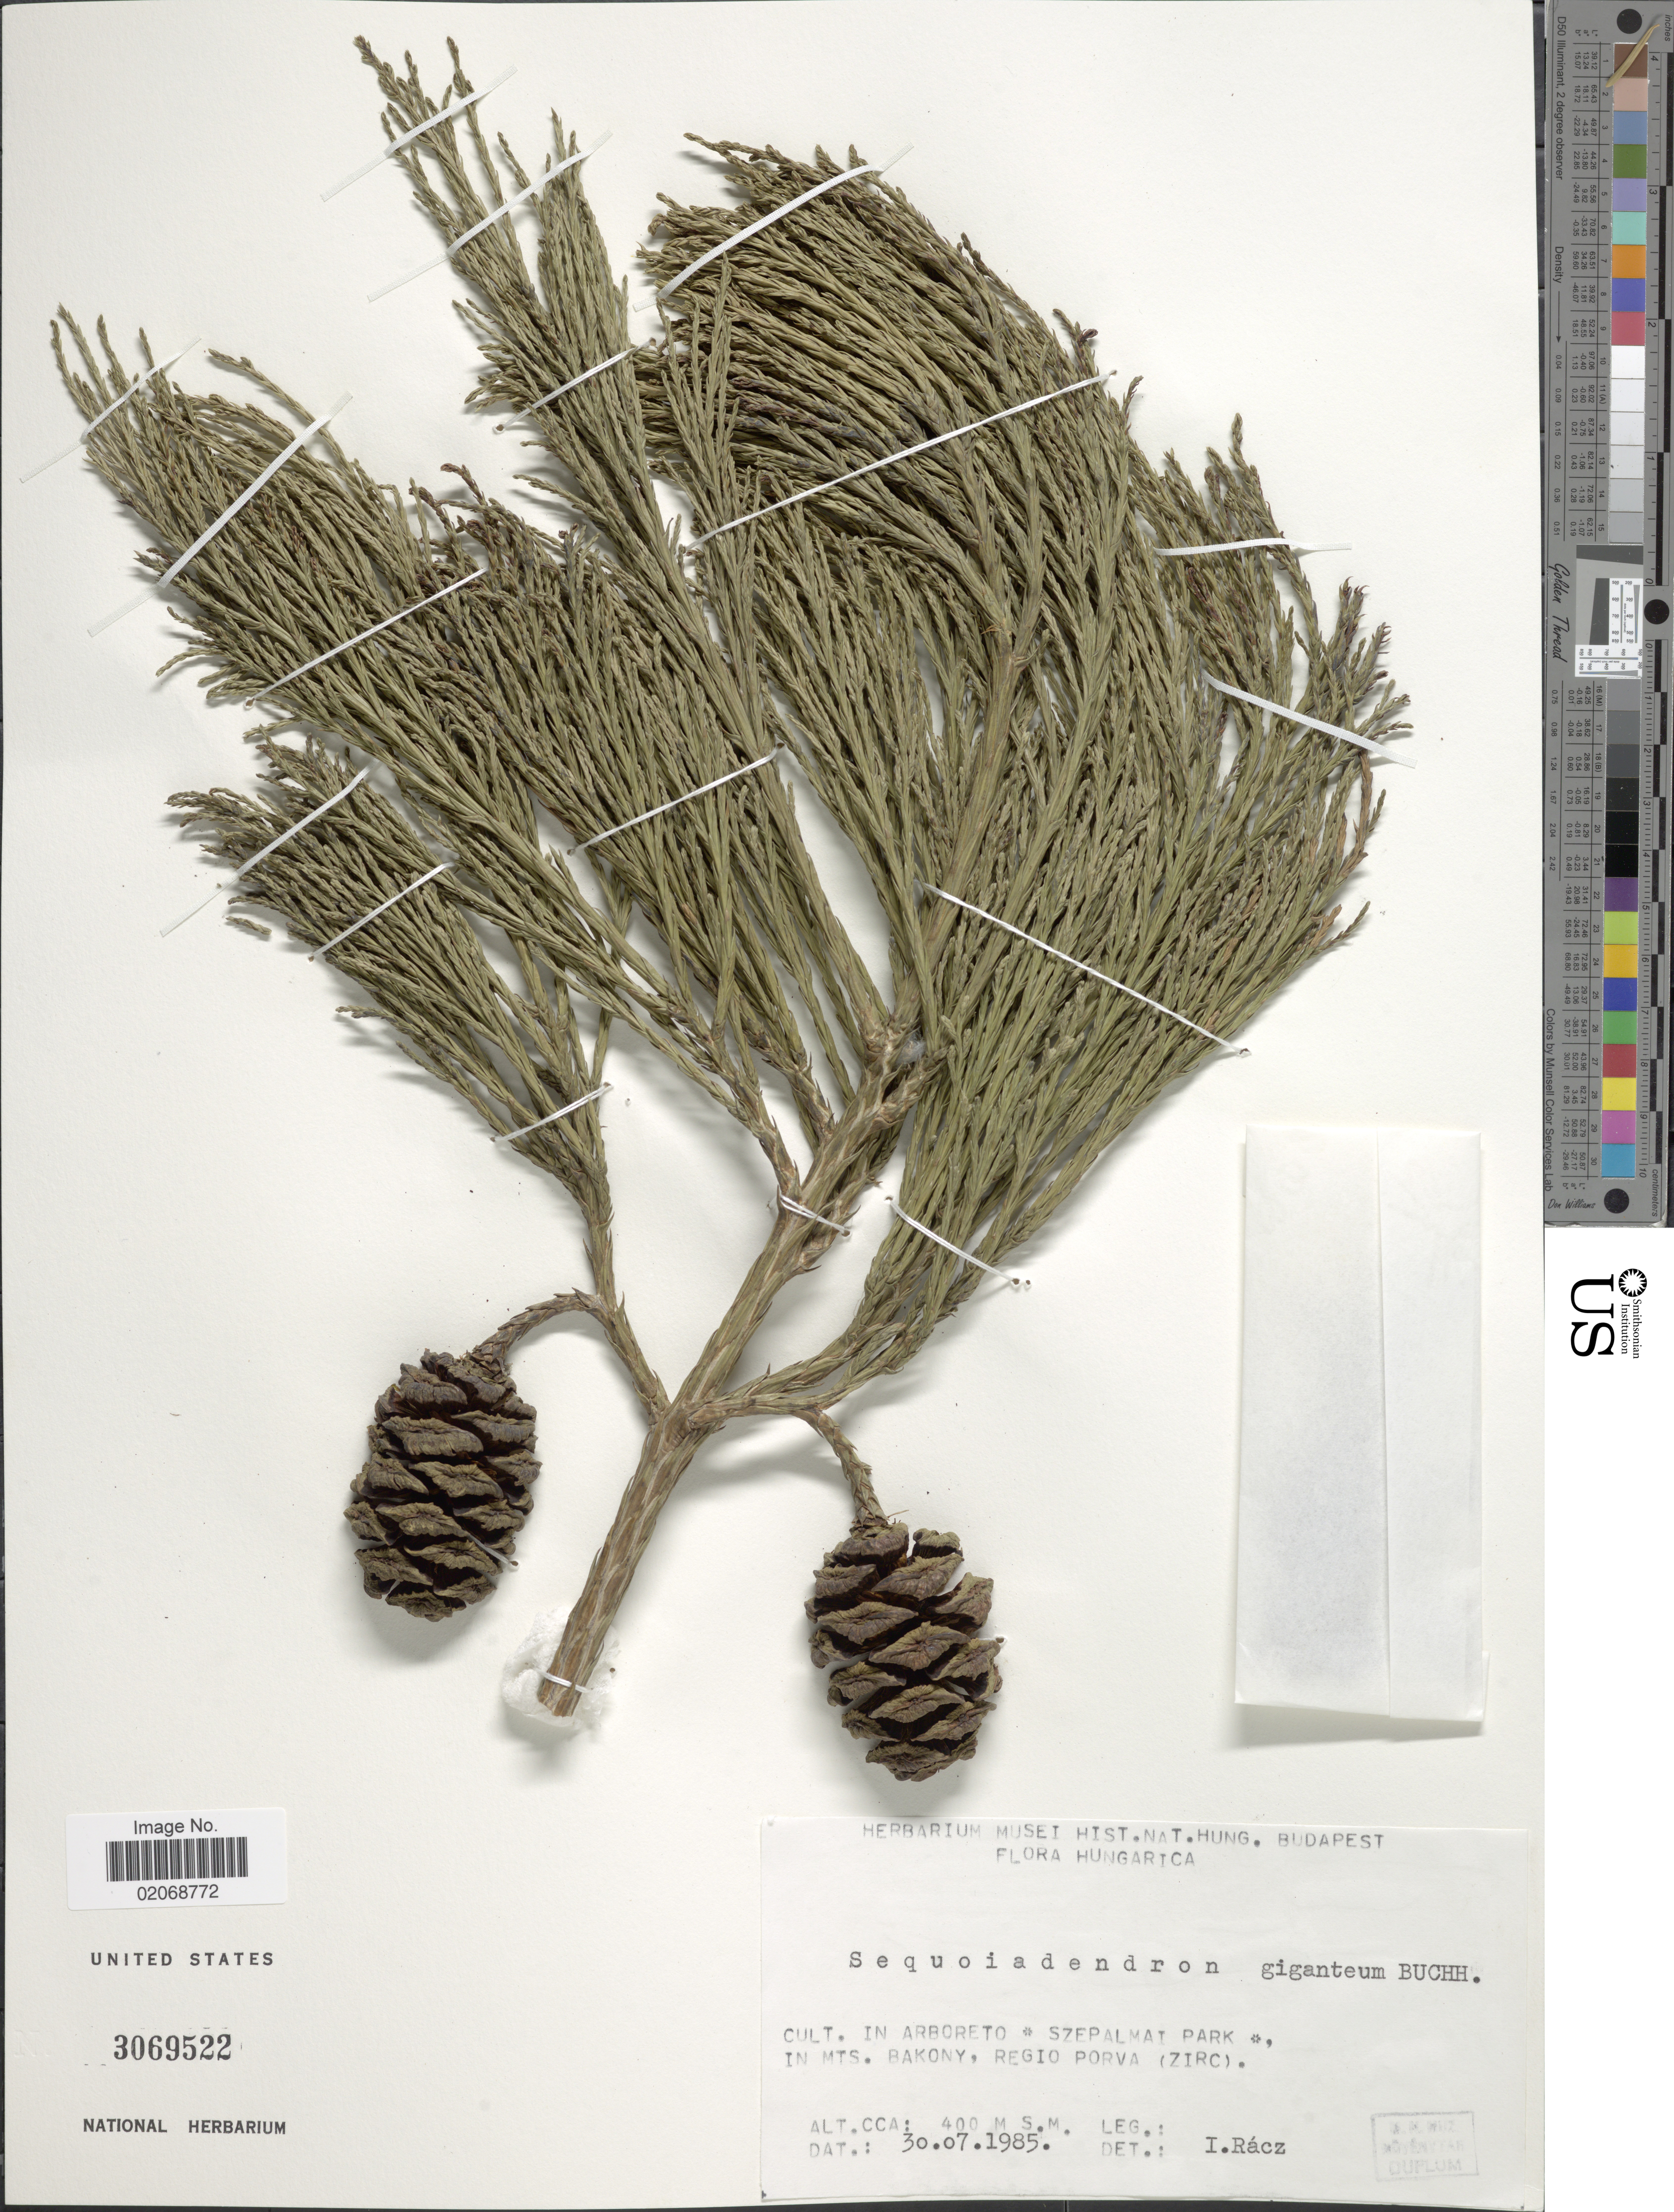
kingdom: Plantae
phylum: Tracheophyta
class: Pinopsida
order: Pinales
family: Cupressaceae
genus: Sequoiadendron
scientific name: Sequoiadendron giganteum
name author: (Lindl.) J. Buchholz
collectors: Ex herb. Musei Hist. Nat. Hung. Budapest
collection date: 1985-07-30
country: Hungary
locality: Cult in arboreto "Szepalmai Park"In mts. Bakony Regio Porva (Zirc)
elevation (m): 400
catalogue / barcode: US 3069522